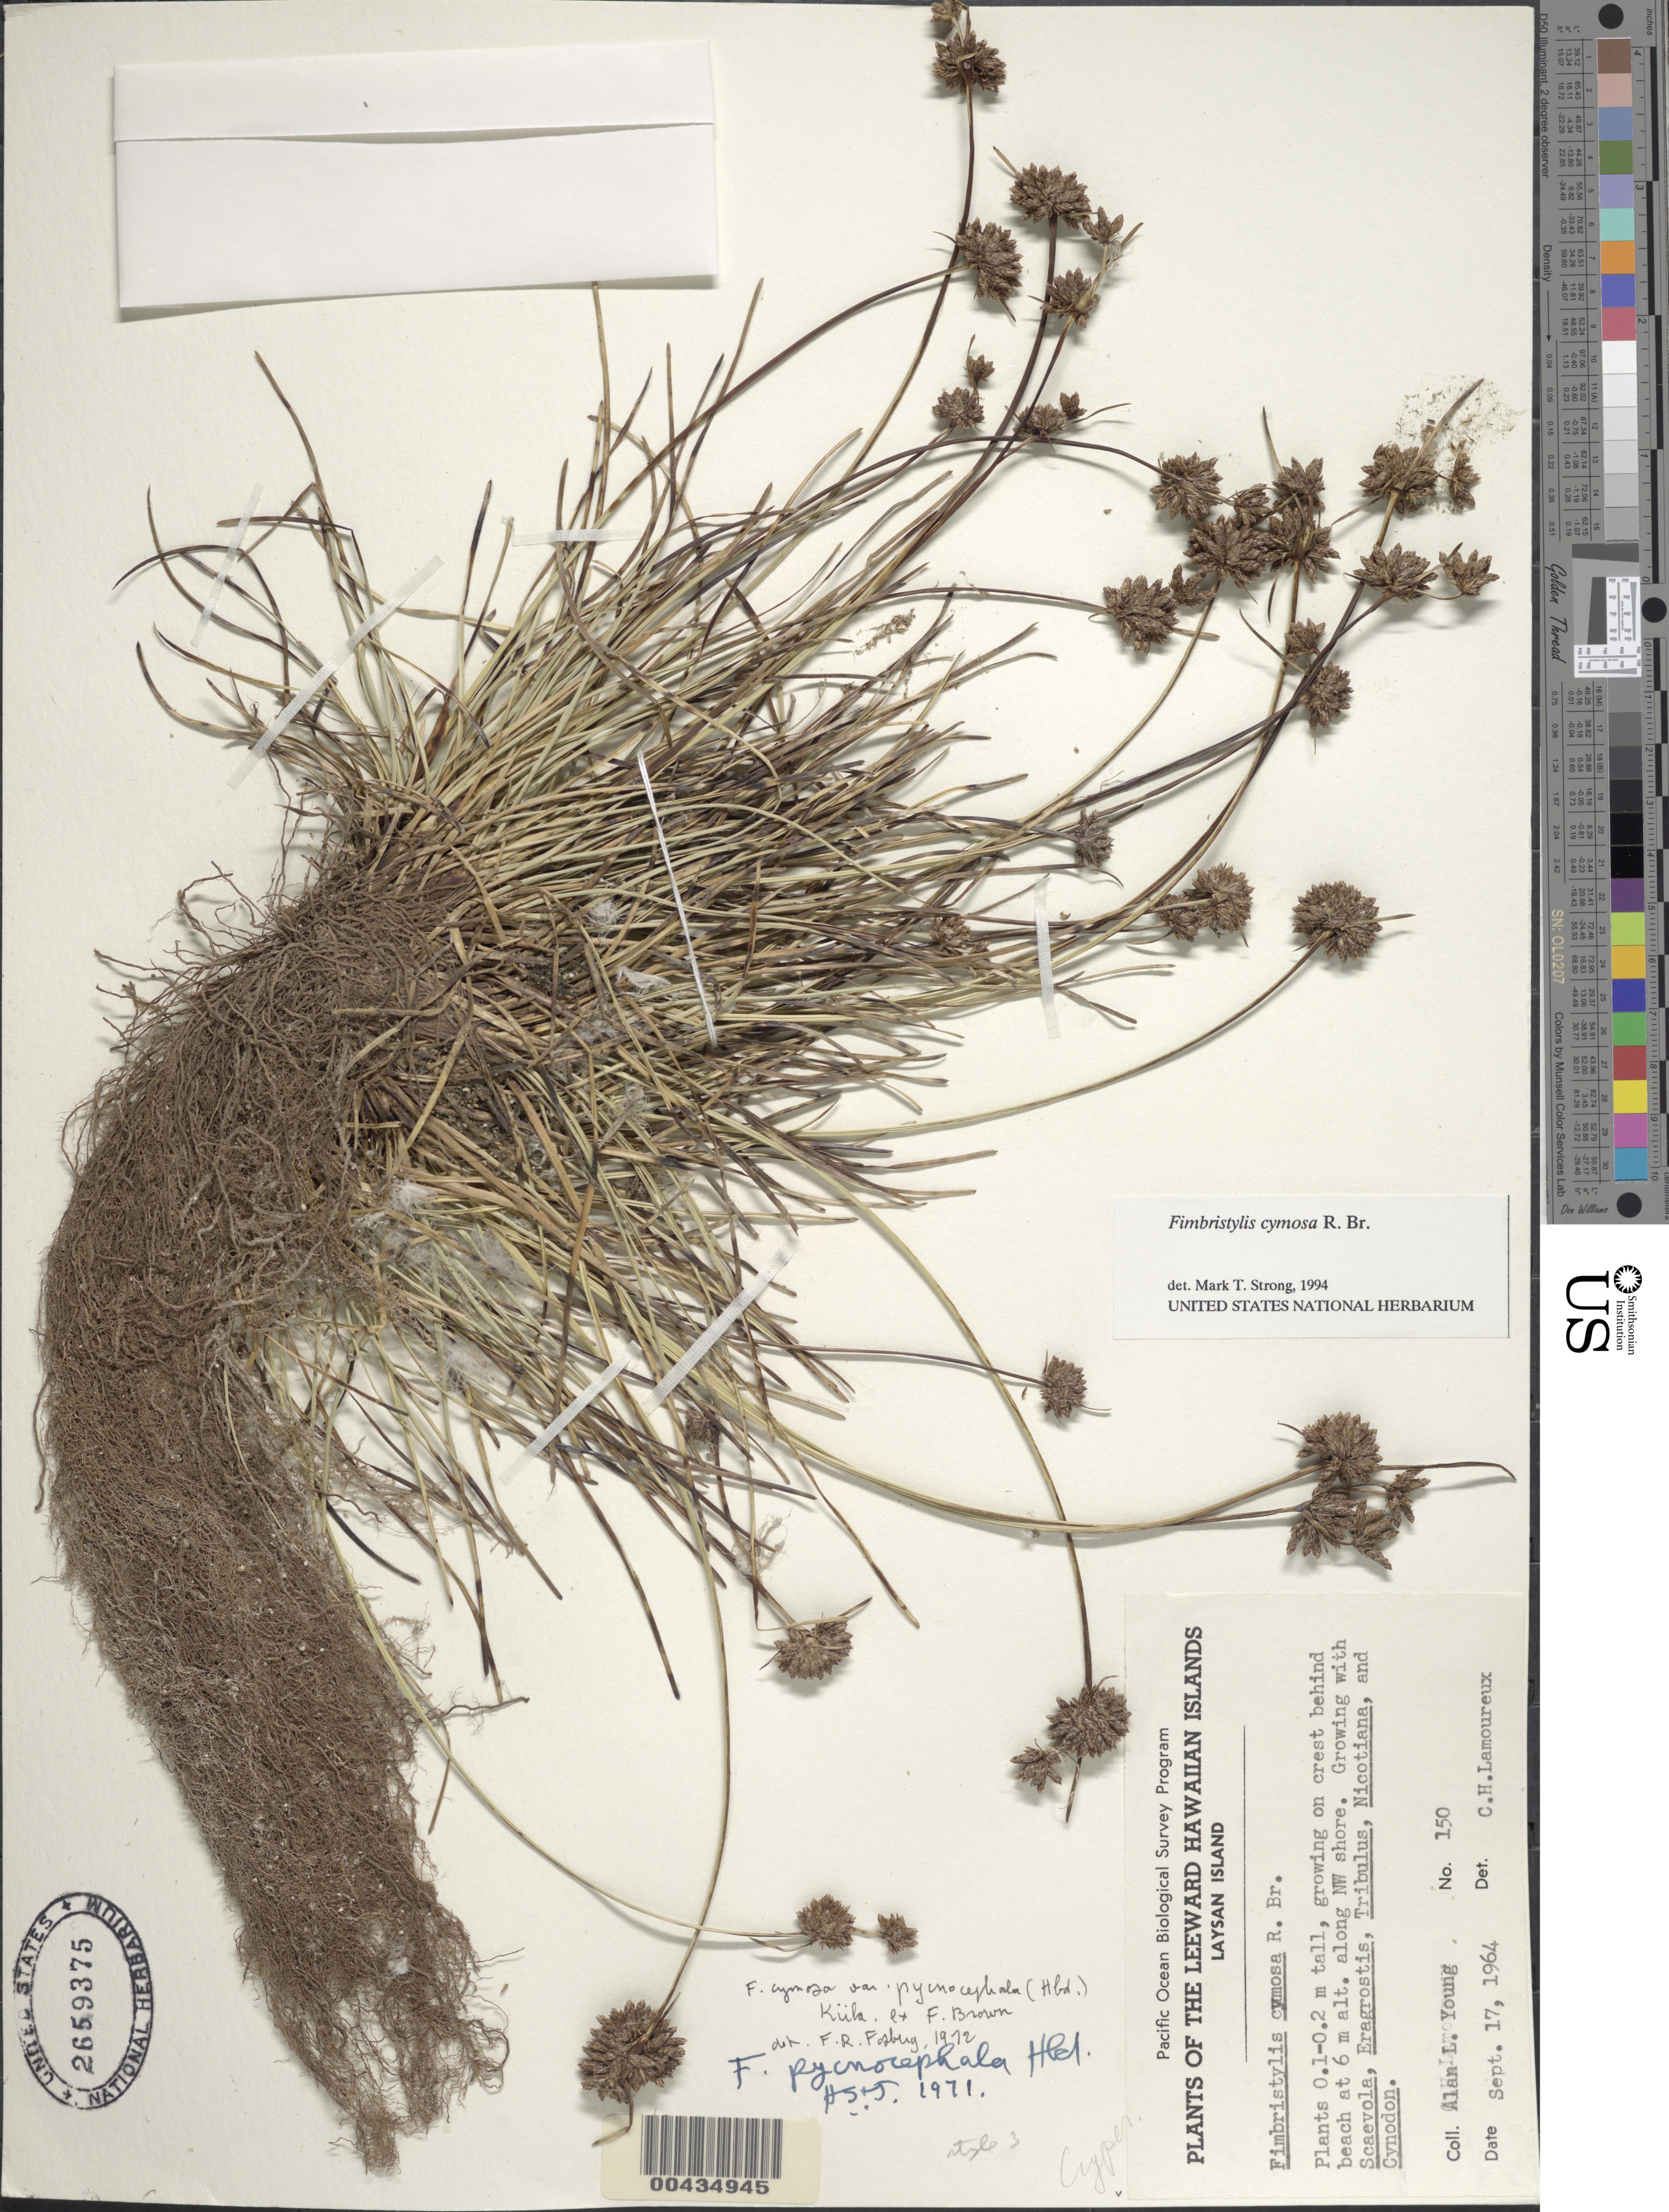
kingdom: Plantae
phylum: Tracheophyta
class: Liliopsida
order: Poales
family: Cyperaceae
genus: Fimbristylis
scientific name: Fimbristylis cymosa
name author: R. Br.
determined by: Lamoureux, C. H.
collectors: A. Young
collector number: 150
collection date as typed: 17 Sep 1964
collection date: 1964-09-17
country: United States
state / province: Hawaii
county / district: Honolulu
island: Laysan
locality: Along NW shore of Laysan Island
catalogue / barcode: US 2659375